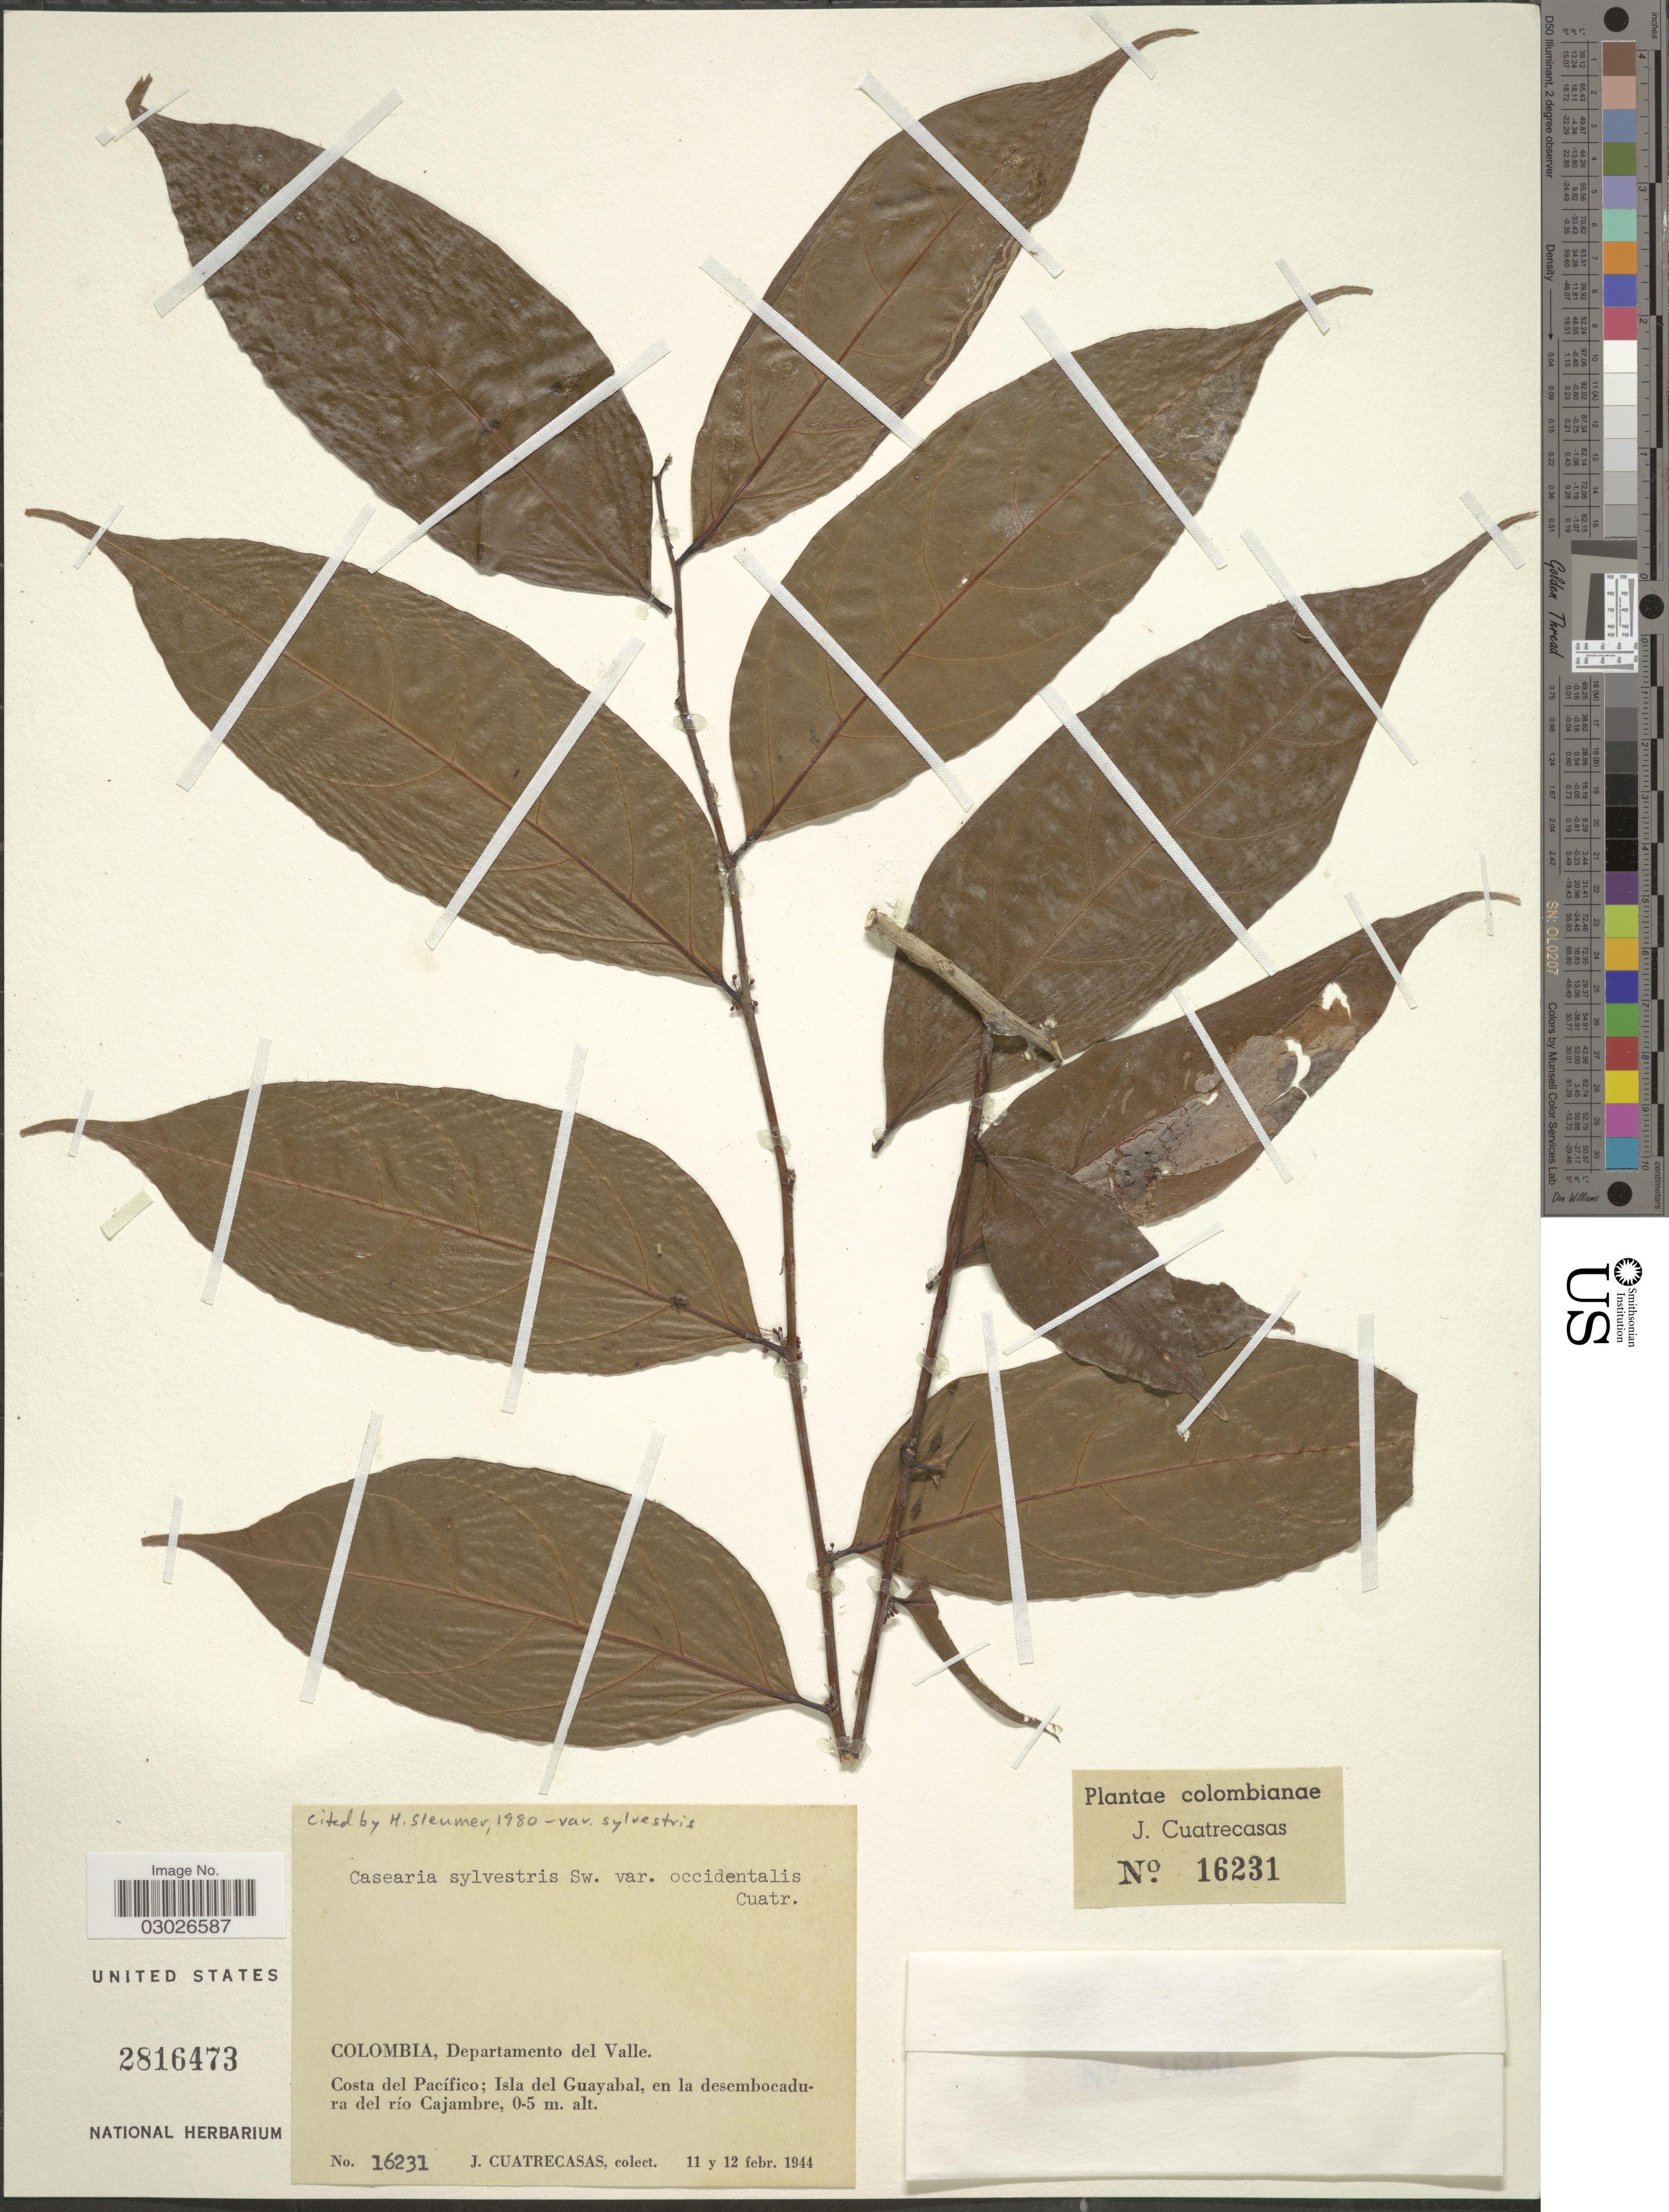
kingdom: Plantae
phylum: Tracheophyta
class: Magnoliopsida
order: Malpighiales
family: Salicaceae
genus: Casearia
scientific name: Casearia sylvestris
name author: Sw.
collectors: J. Cuatrecasas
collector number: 16231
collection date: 1944-02-11/1944-02-12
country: Colombia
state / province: Valle del Cauca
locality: Departamento del Valle, Costa del Pacífico; Isla del Guayabal, en la desembocadura del río Cajambre.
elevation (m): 0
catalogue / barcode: US 2816473